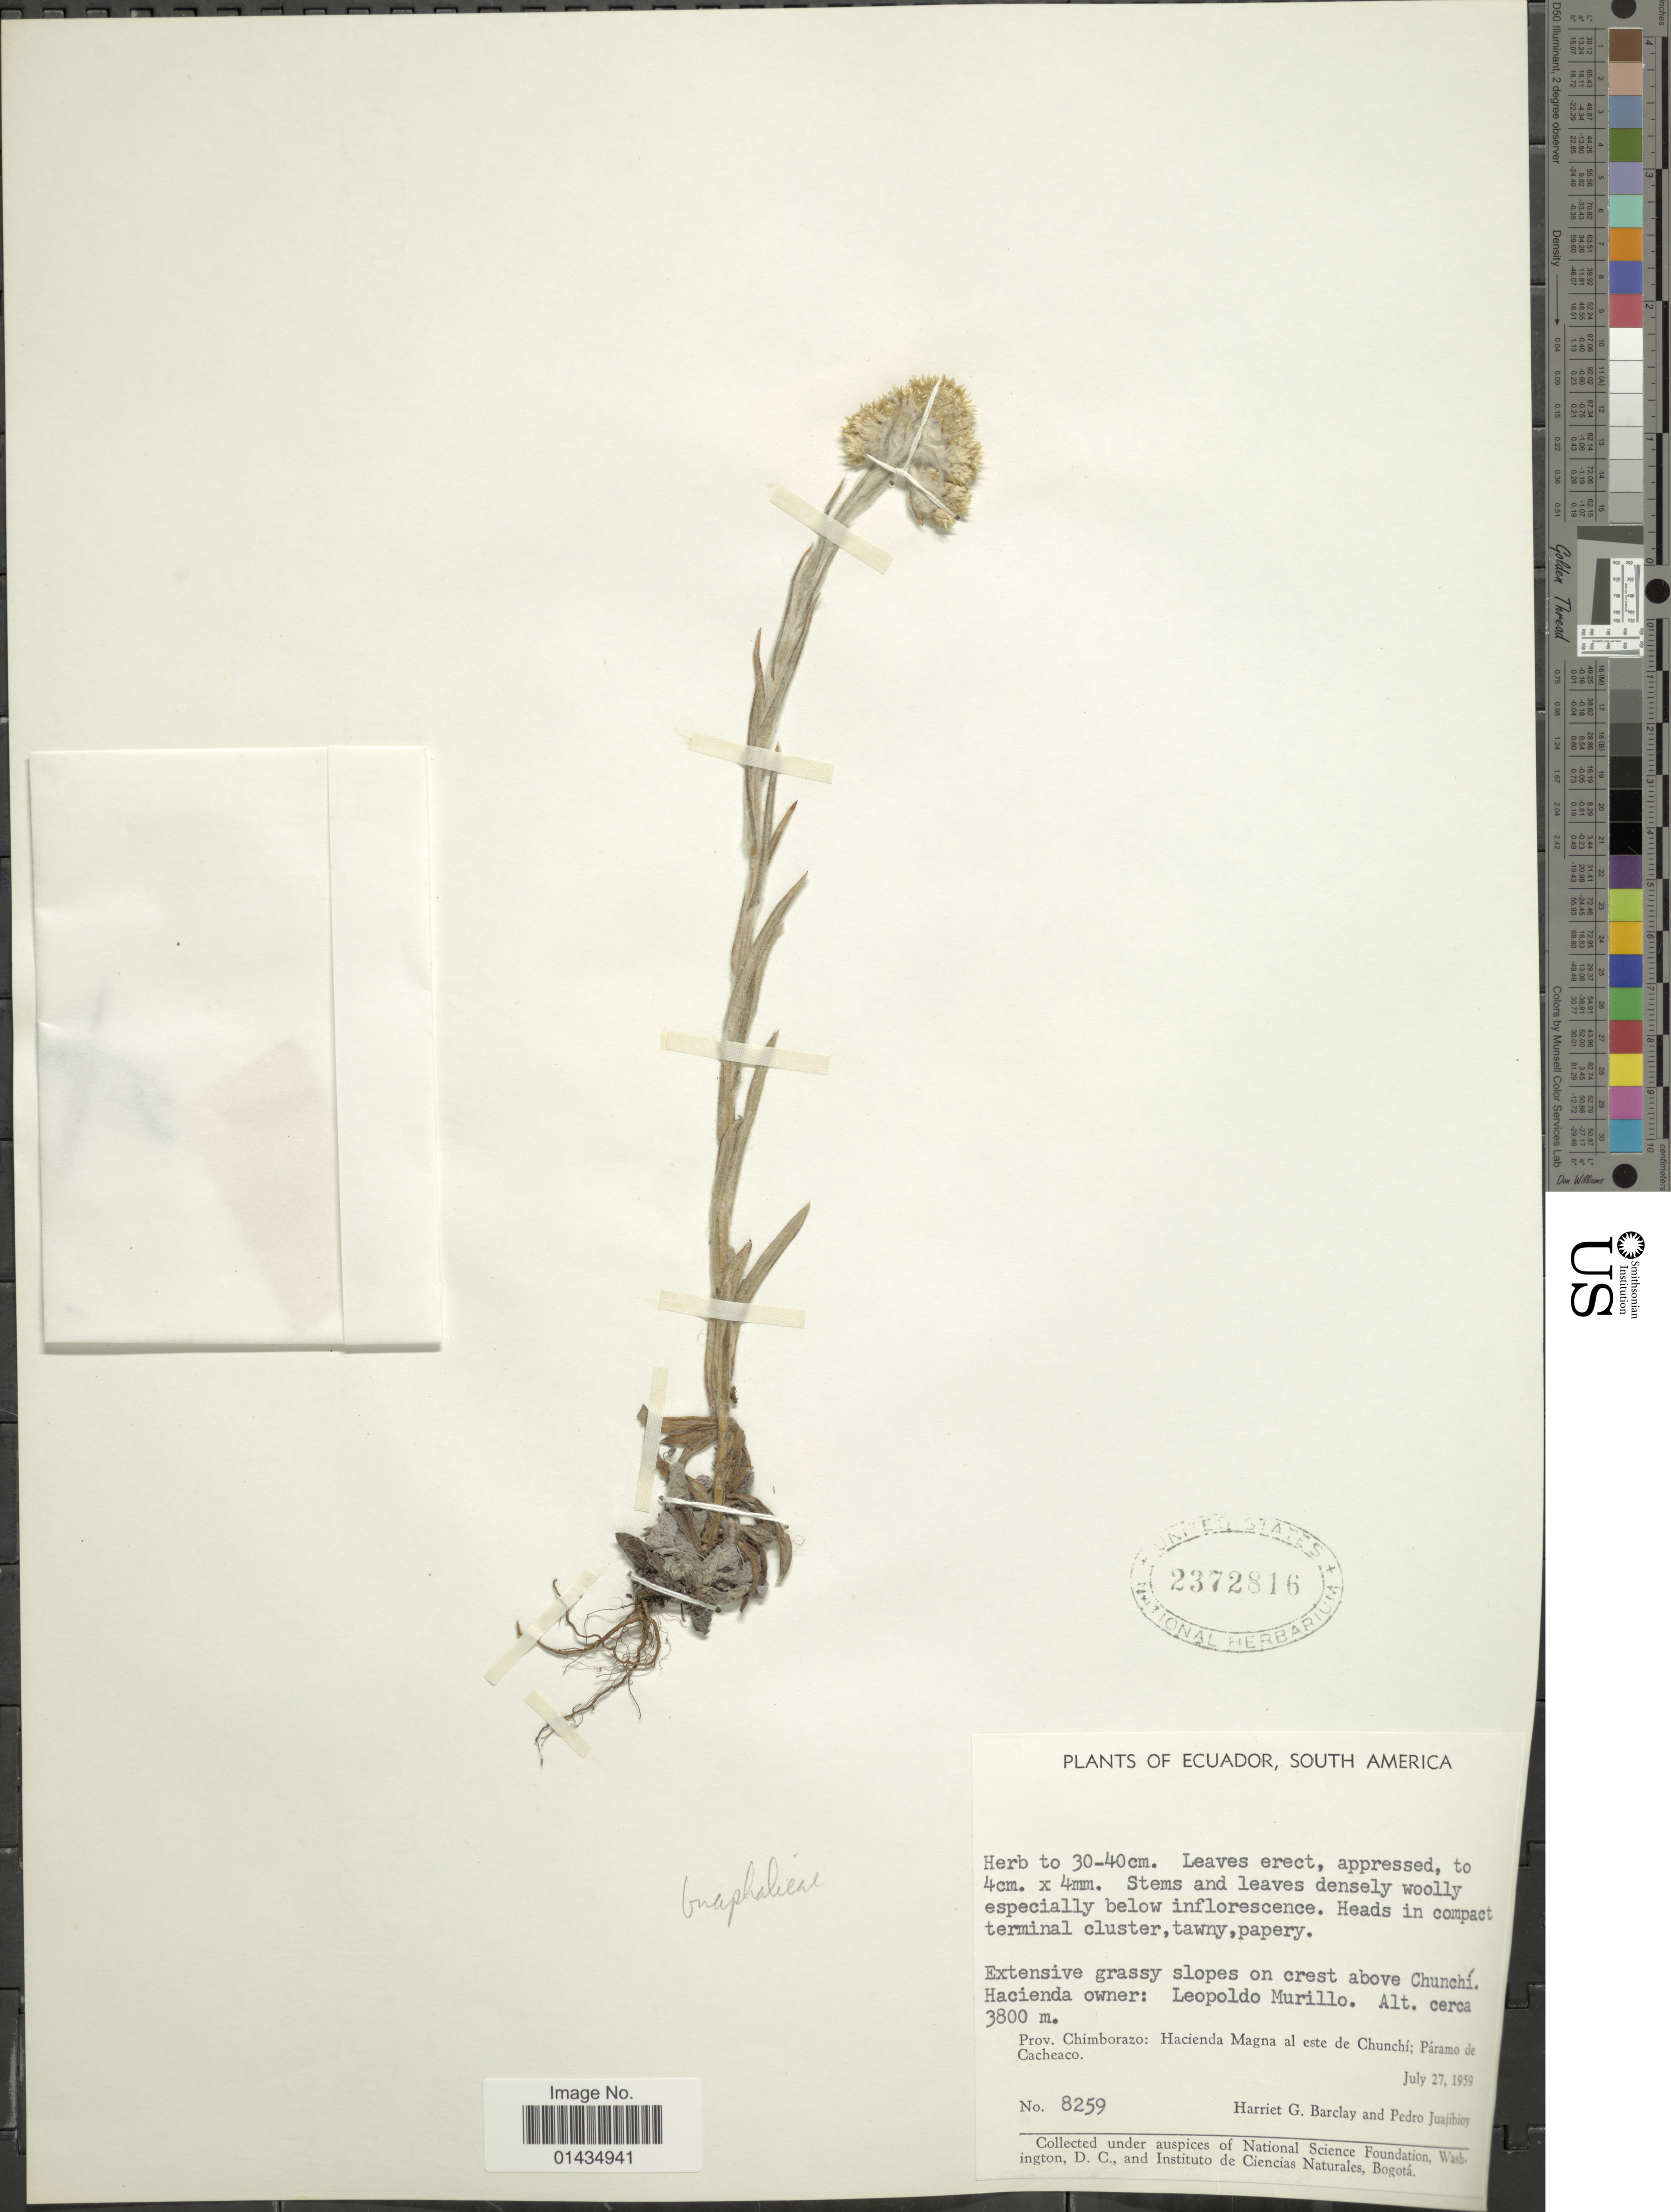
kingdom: Plantae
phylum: Tracheophyta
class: Magnoliopsida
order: Asterales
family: Asteraceae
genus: Pseudognaphalium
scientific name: Pseudognaphalium sp.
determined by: Dillon, M. O.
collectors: H. G. Barclay & P. Juajibioy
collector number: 8259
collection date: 1959-07-27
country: Ecuador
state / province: Chimborazo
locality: South America, extensive grassy slopes on crest above Chunchí, Hacienda owner: Leopoldo Murillo, Hacienda al este de Chunchí; Páramo de Cacheaco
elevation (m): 3800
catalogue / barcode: US 2372816